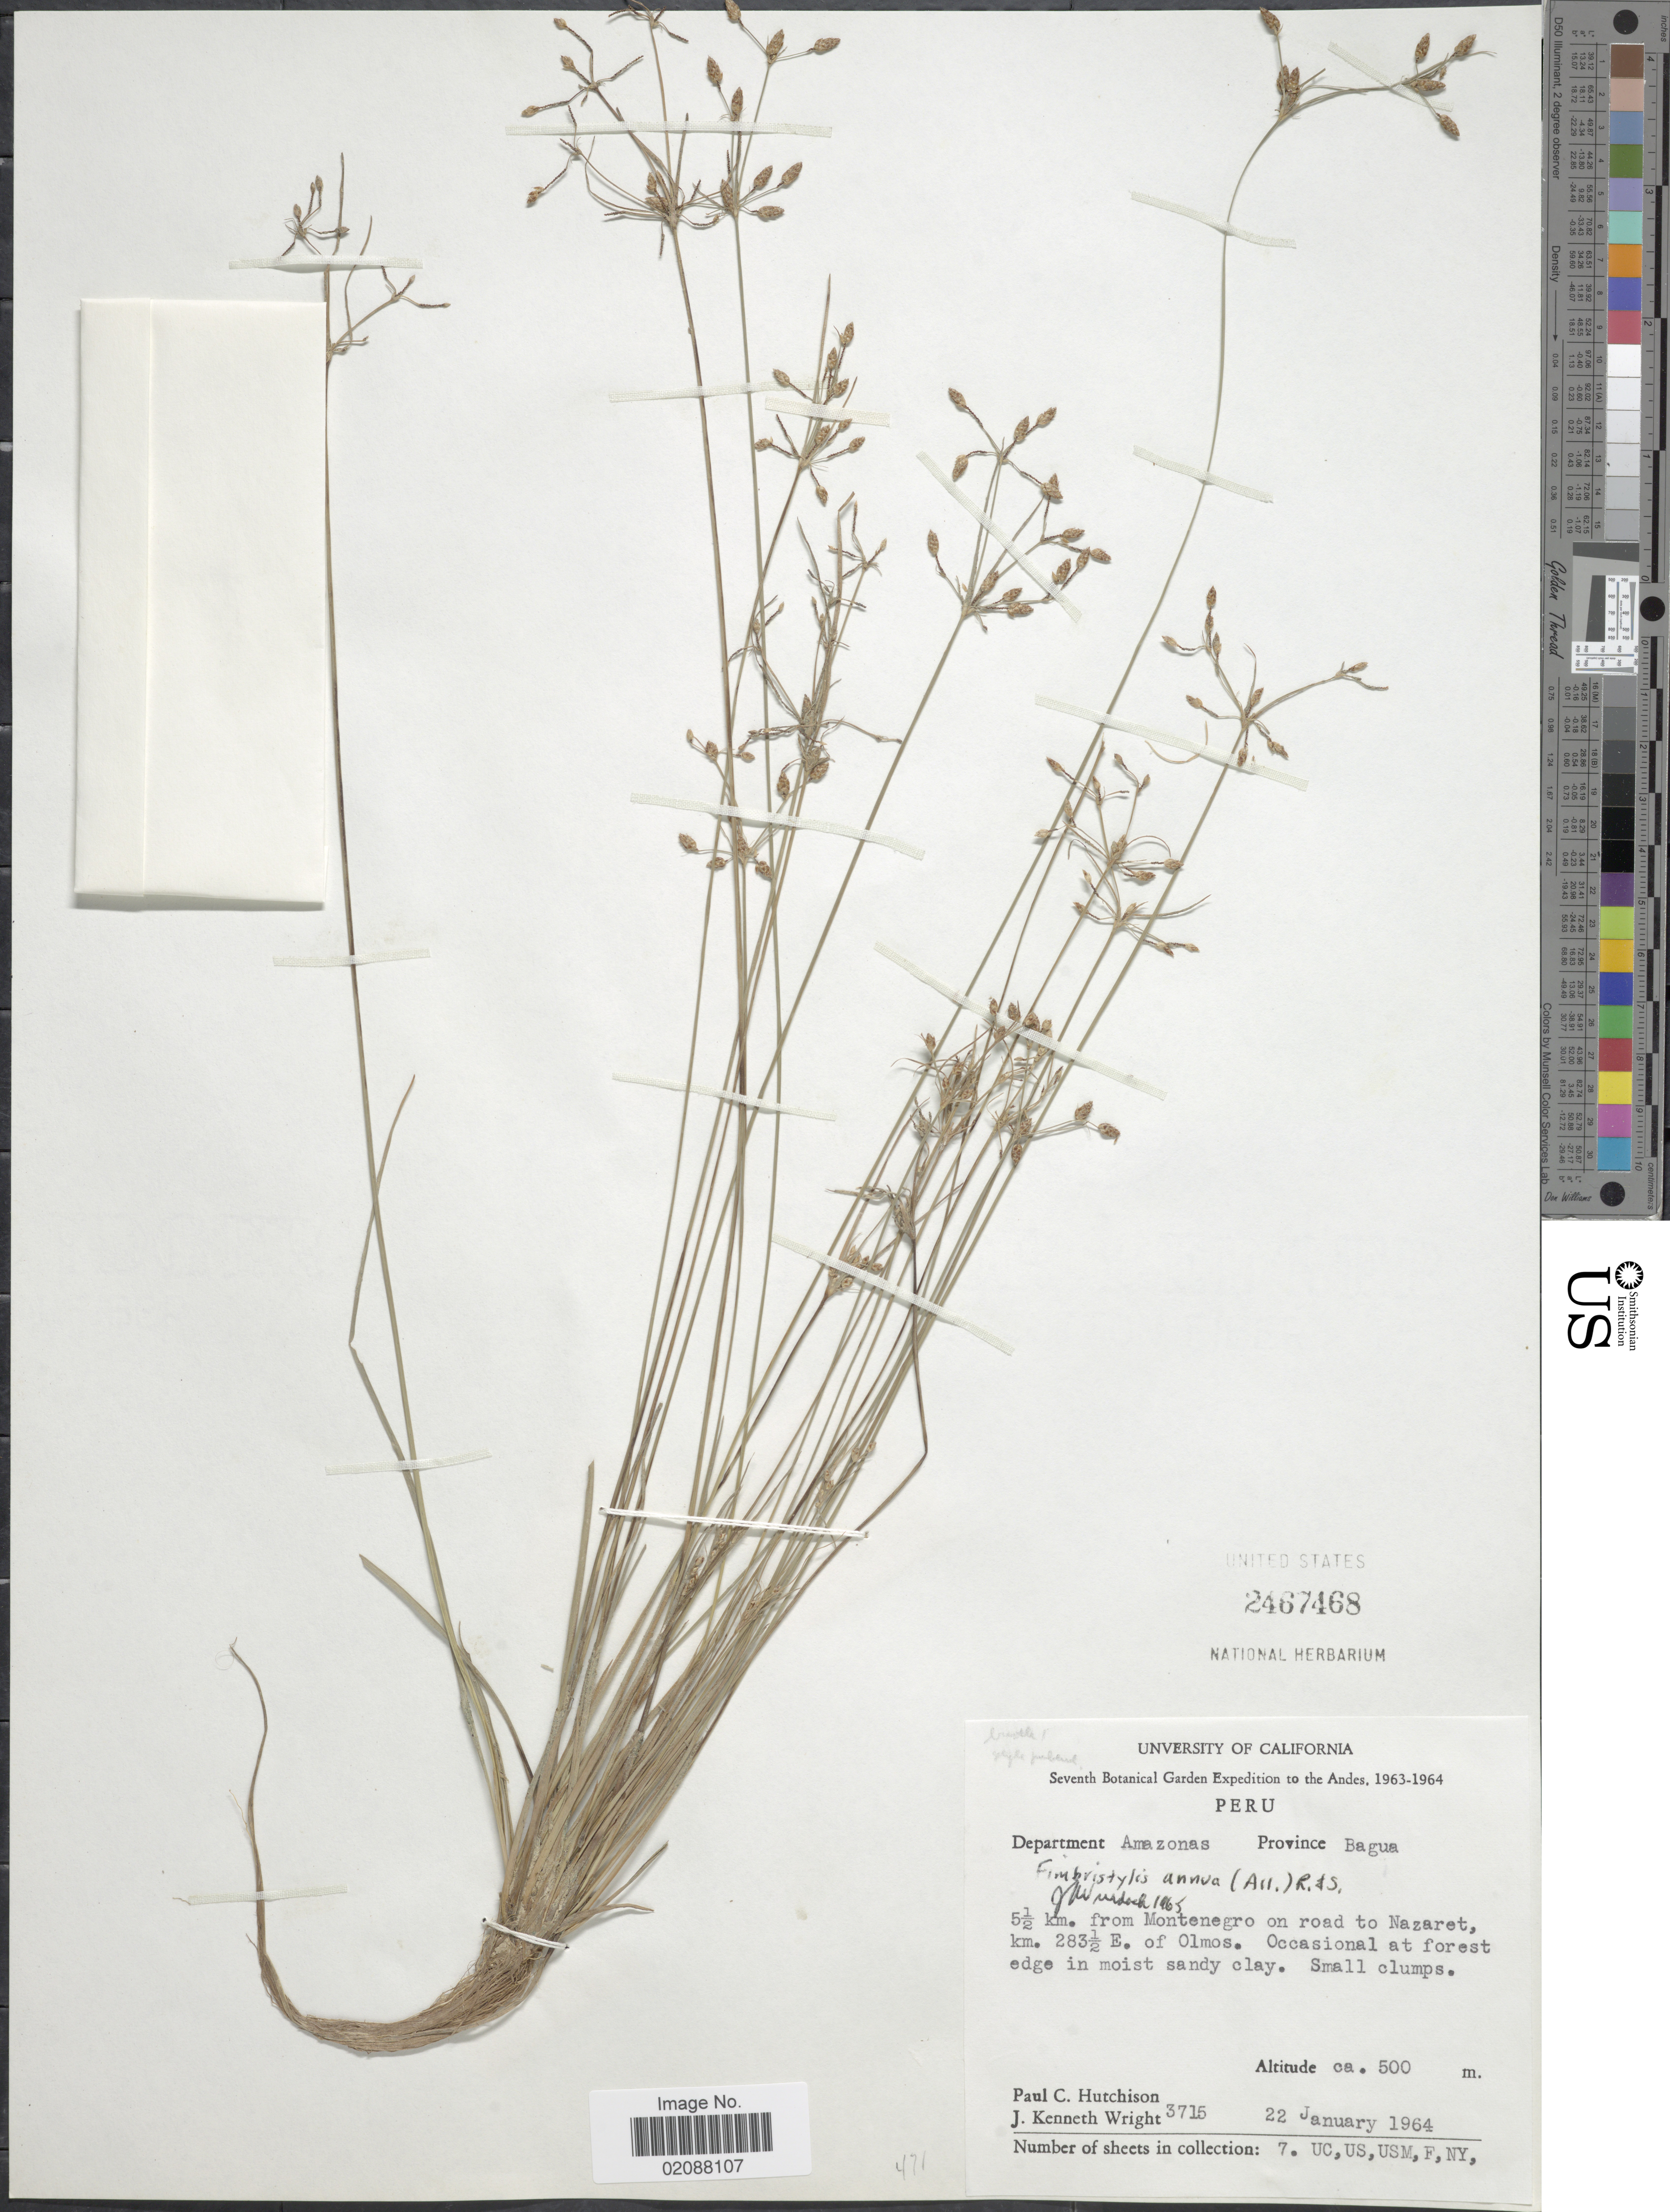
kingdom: Plantae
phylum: Tracheophyta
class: Liliopsida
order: Poales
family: Cyperaceae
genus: Fimbristylis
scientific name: Fimbristylis annua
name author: (All.) Roem. & Schult.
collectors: P. C. Hutchison & J. K. Wright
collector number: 3715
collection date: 1964-01-22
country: Peru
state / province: Amazonas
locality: Province, Bagua, 51/2 km. from montenegro on road to Nazaret, km. 283 1/2 E. of Olmos, occasional at forest edge in moist sandy clay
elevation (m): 500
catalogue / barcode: US 2467468